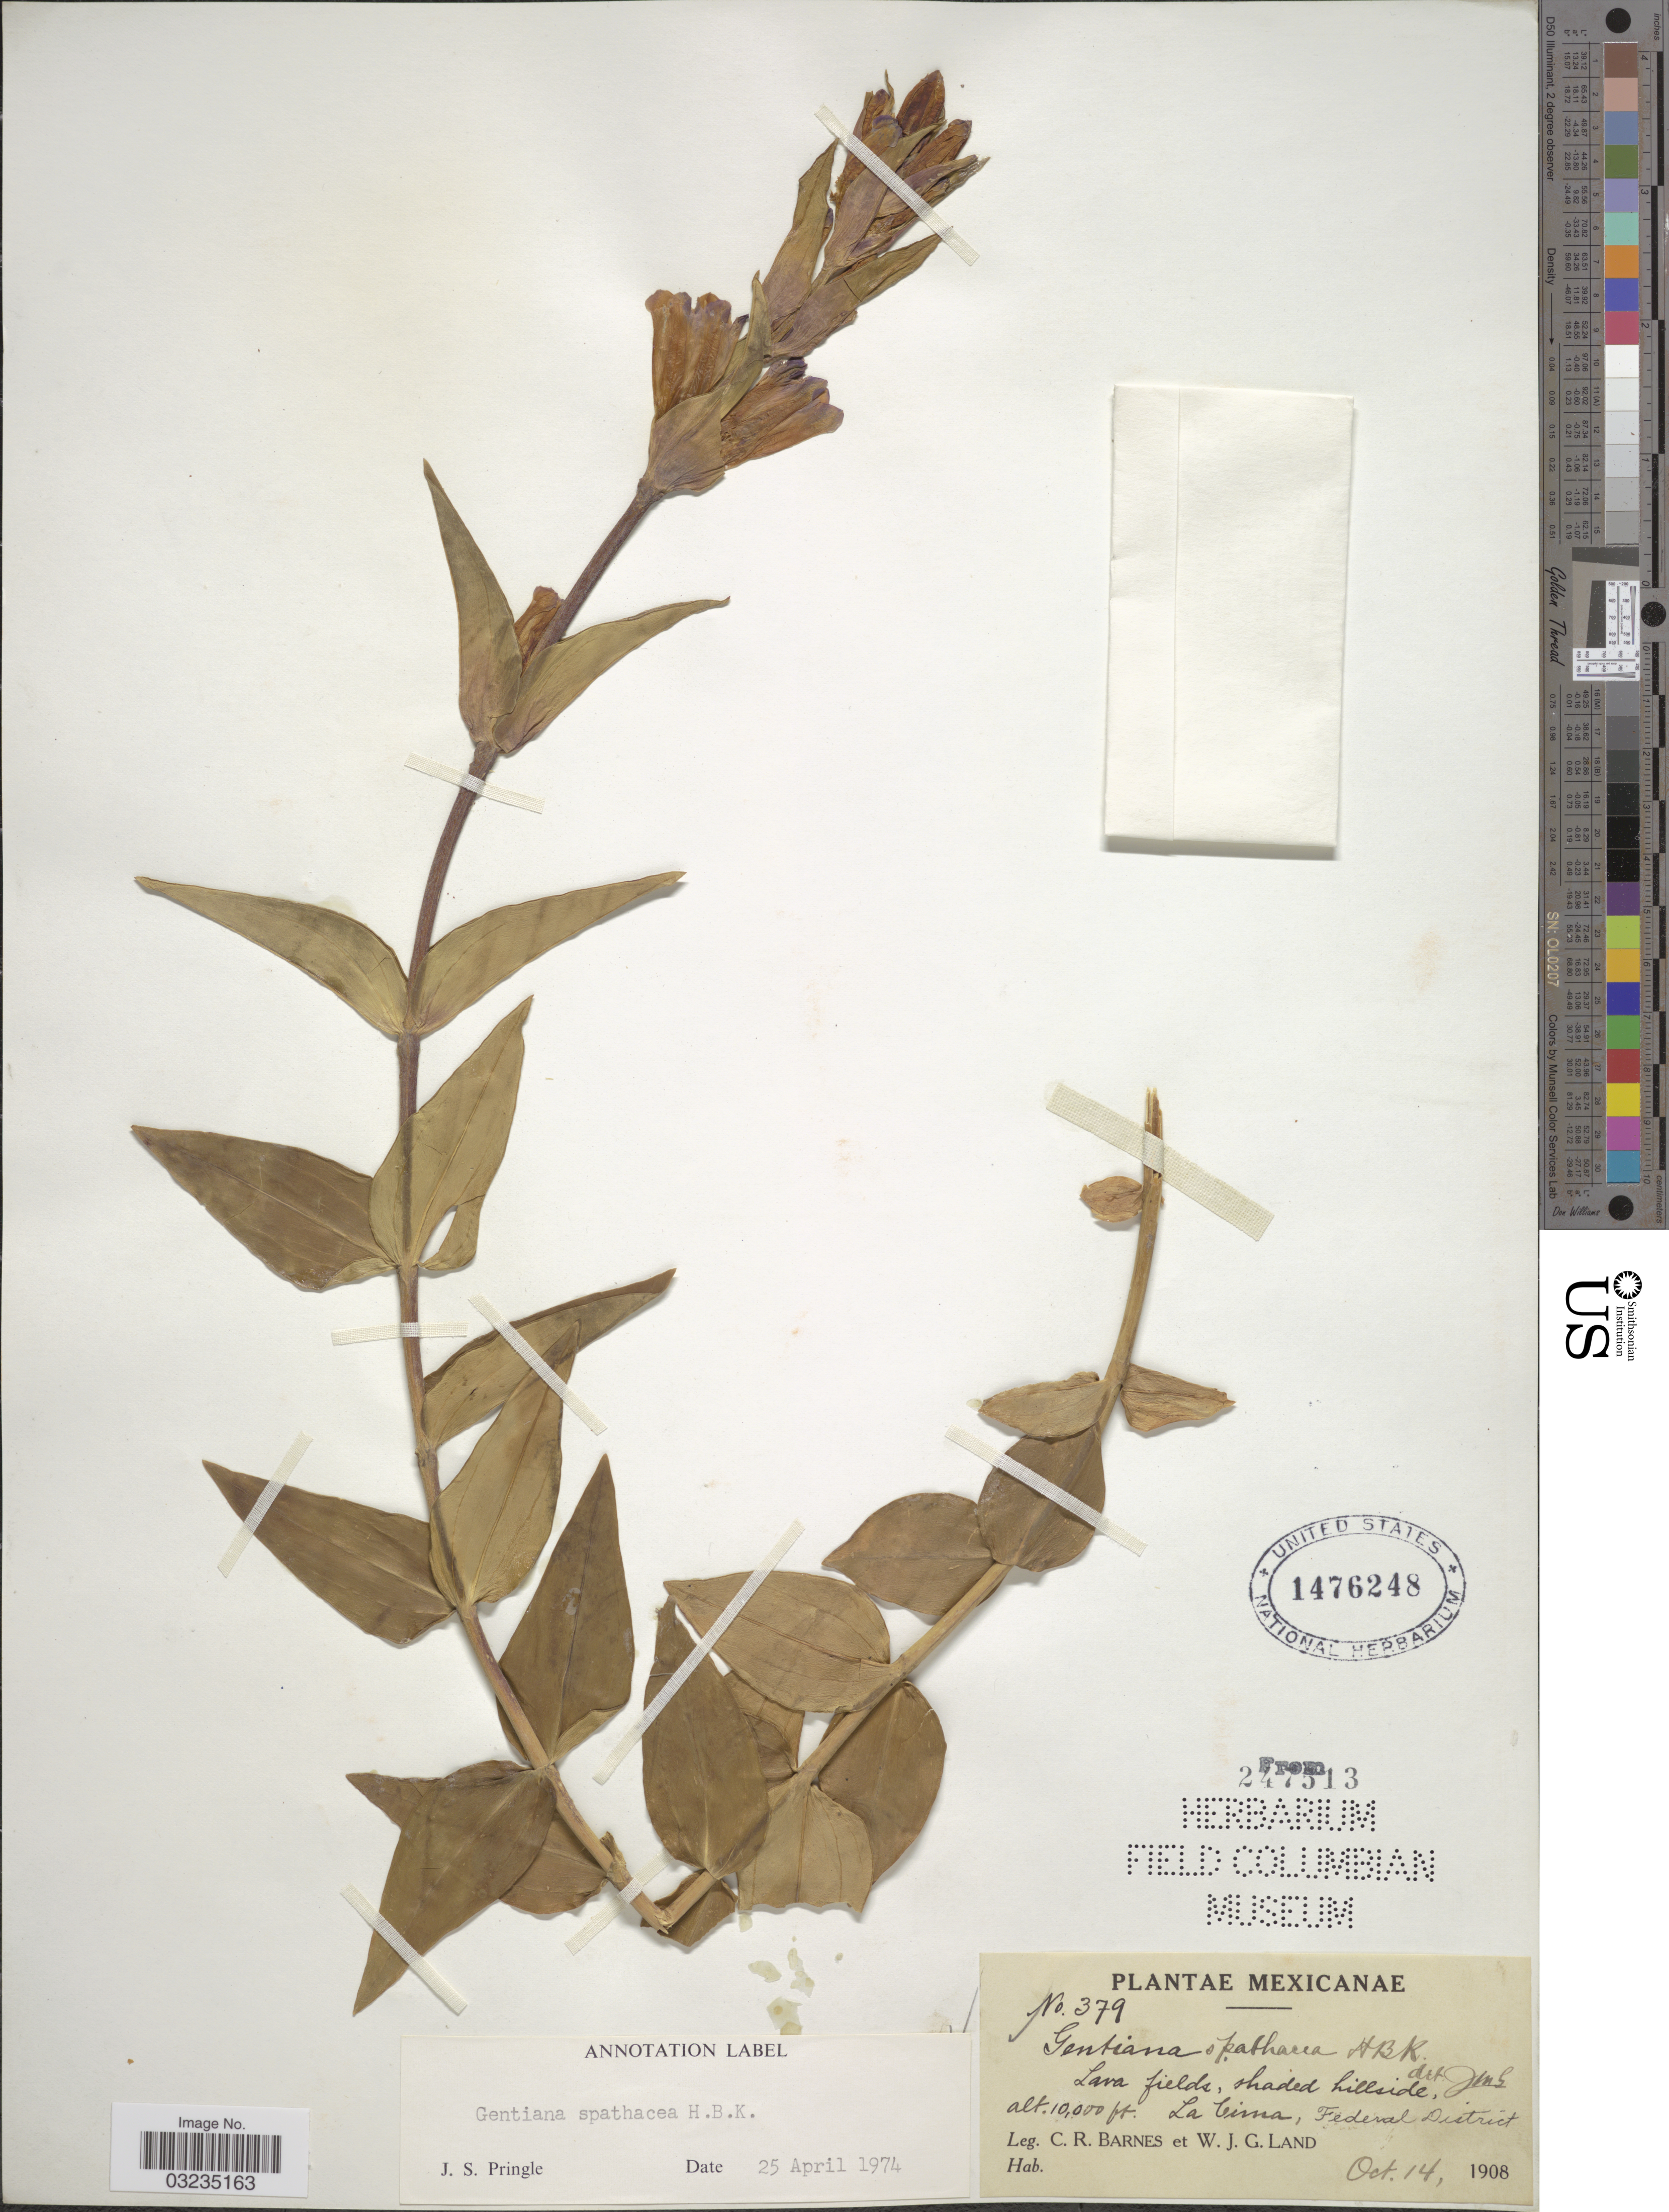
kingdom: Plantae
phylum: Tracheophyta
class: Magnoliopsida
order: Gentianales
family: Gentianaceae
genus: Gentiana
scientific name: Gentiana spathacea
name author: Kunth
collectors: C. R. Barnes & W. J. G. Land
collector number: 379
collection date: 1908-10-14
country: Mexico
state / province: Distrito Federal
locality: La Cima, Federal District.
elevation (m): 3048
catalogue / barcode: US 1476248